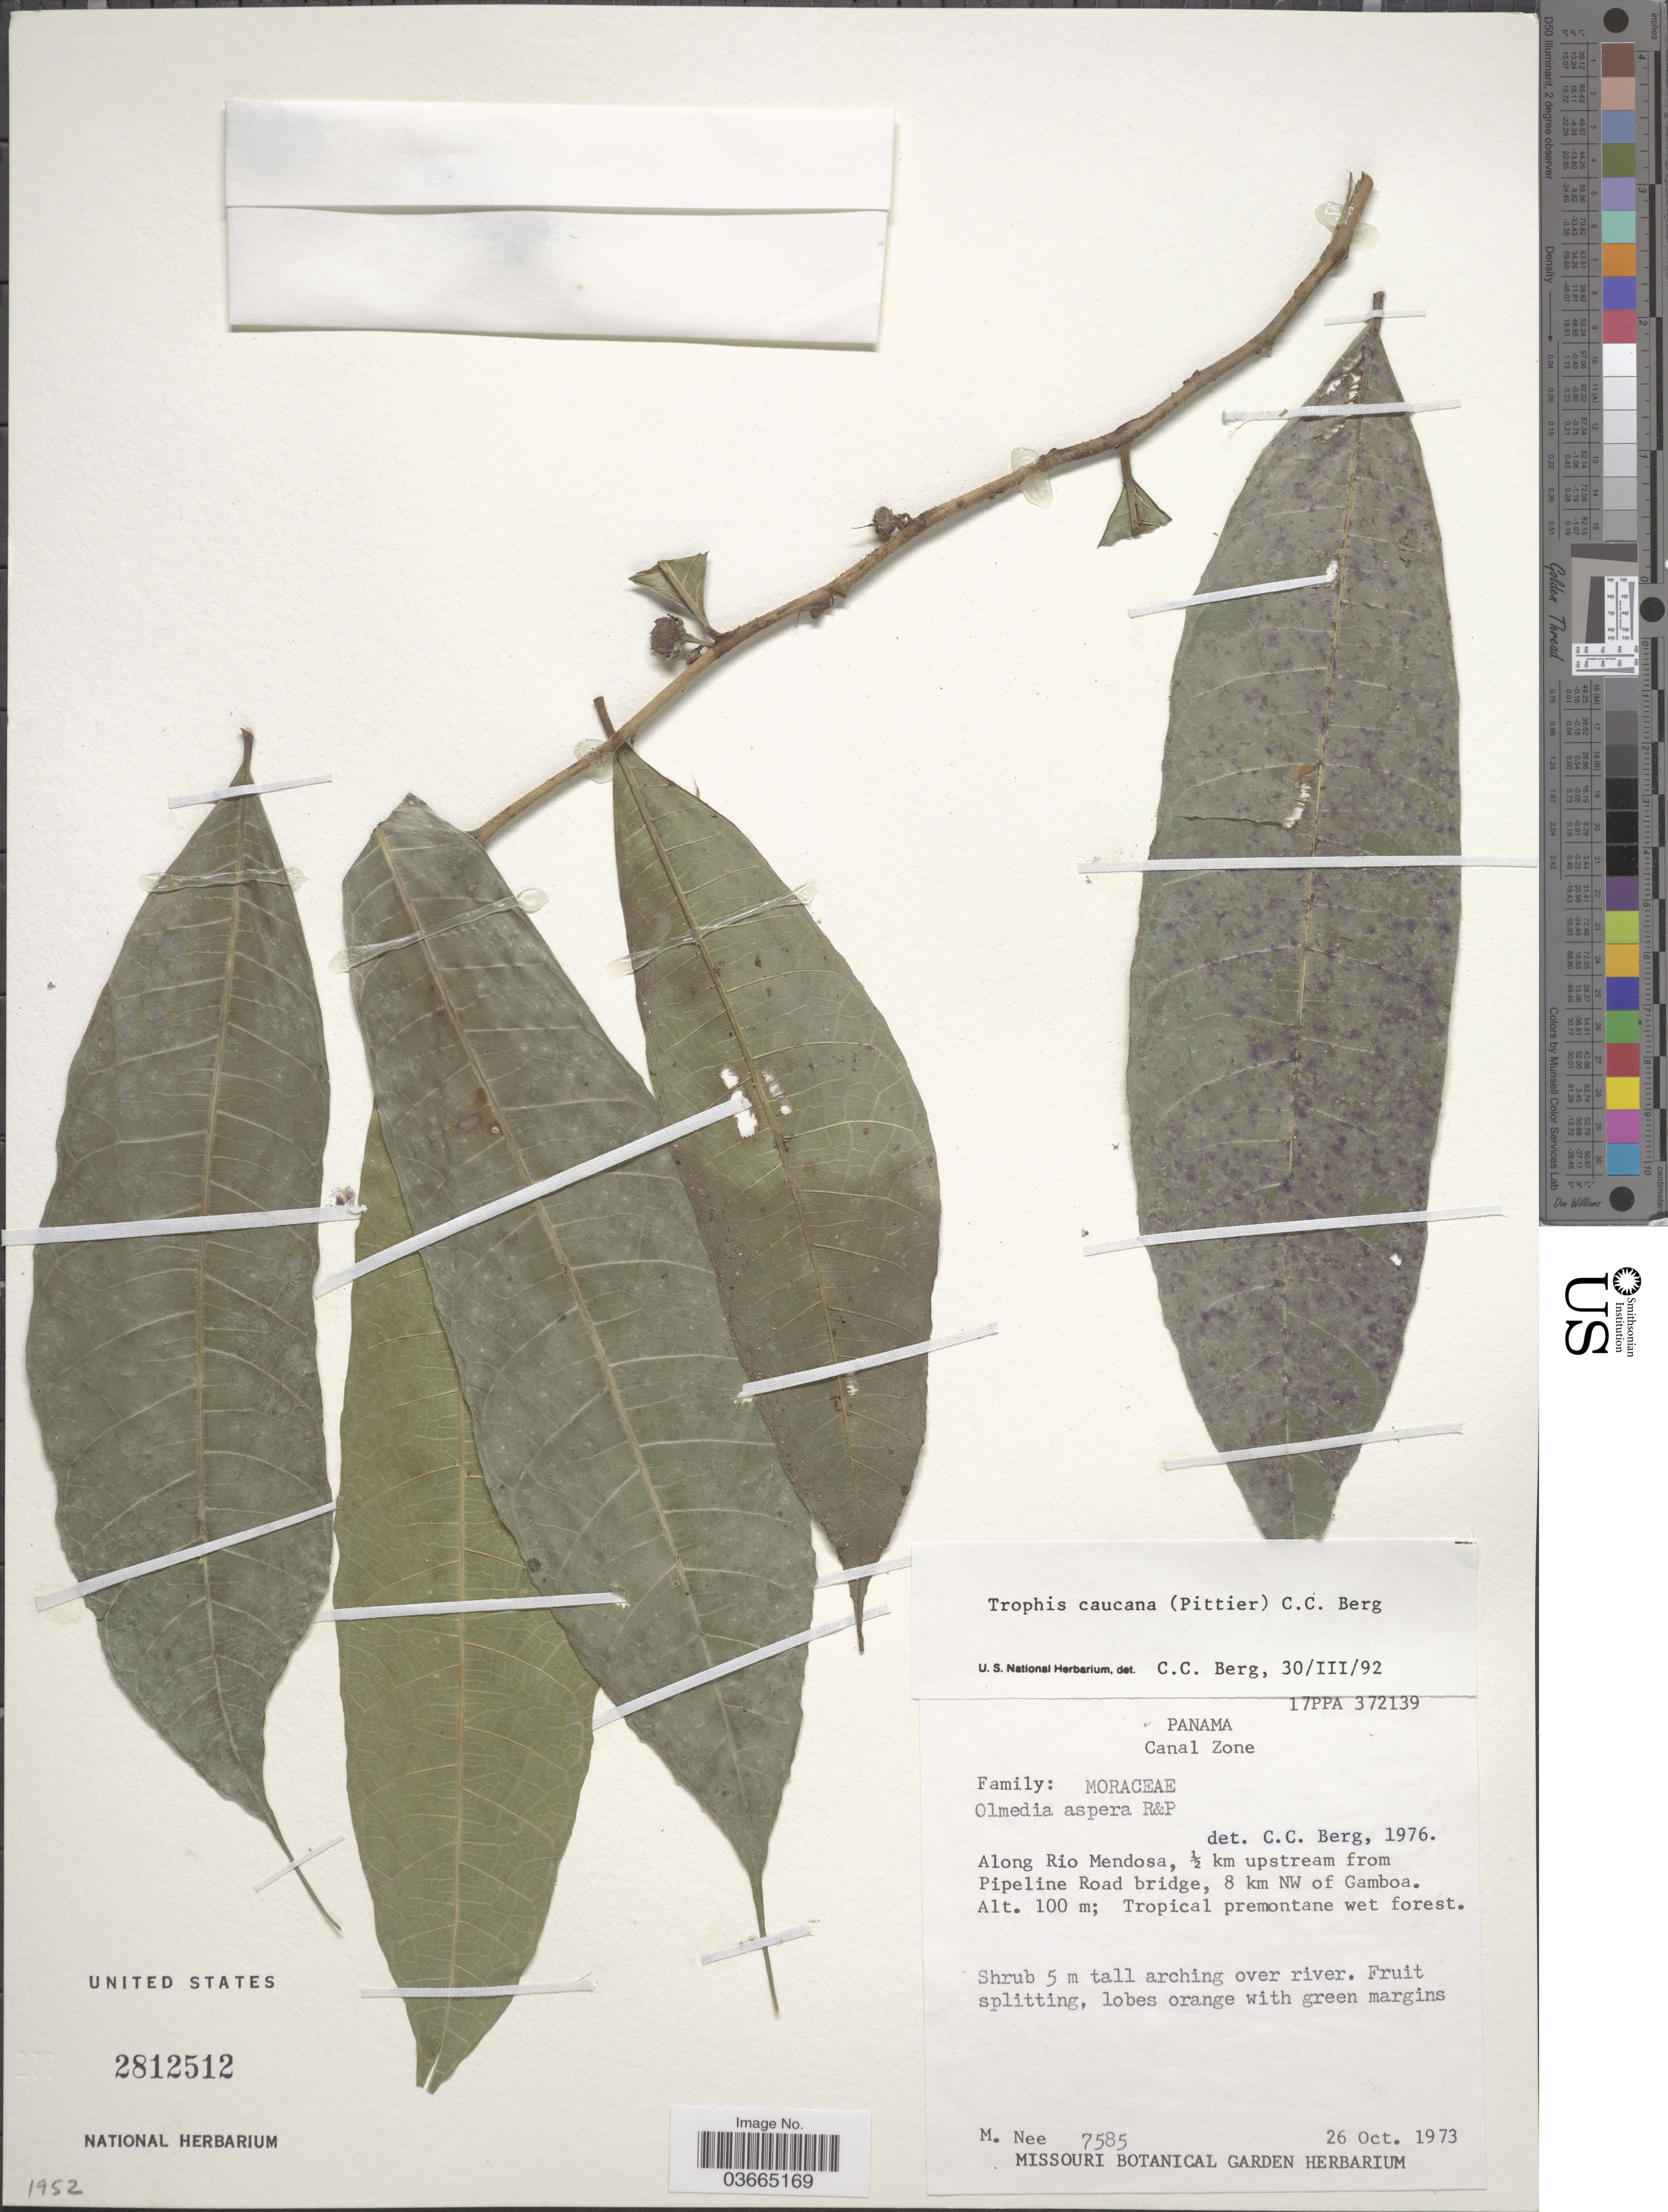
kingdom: Plantae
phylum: Tracheophyta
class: Magnoliopsida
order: Rosales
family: Moraceae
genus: Olmedia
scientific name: Olmedia aspera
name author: Ruiz & Pav.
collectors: M. Nee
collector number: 7585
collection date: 1973-10-26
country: Panama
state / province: Colón / Panamá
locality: Canal Zone. Along Rio Mendosa, ½ km upstream from Pipeline road bridge, 8 km NW of Gamboa.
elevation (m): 100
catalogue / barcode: US 2812512